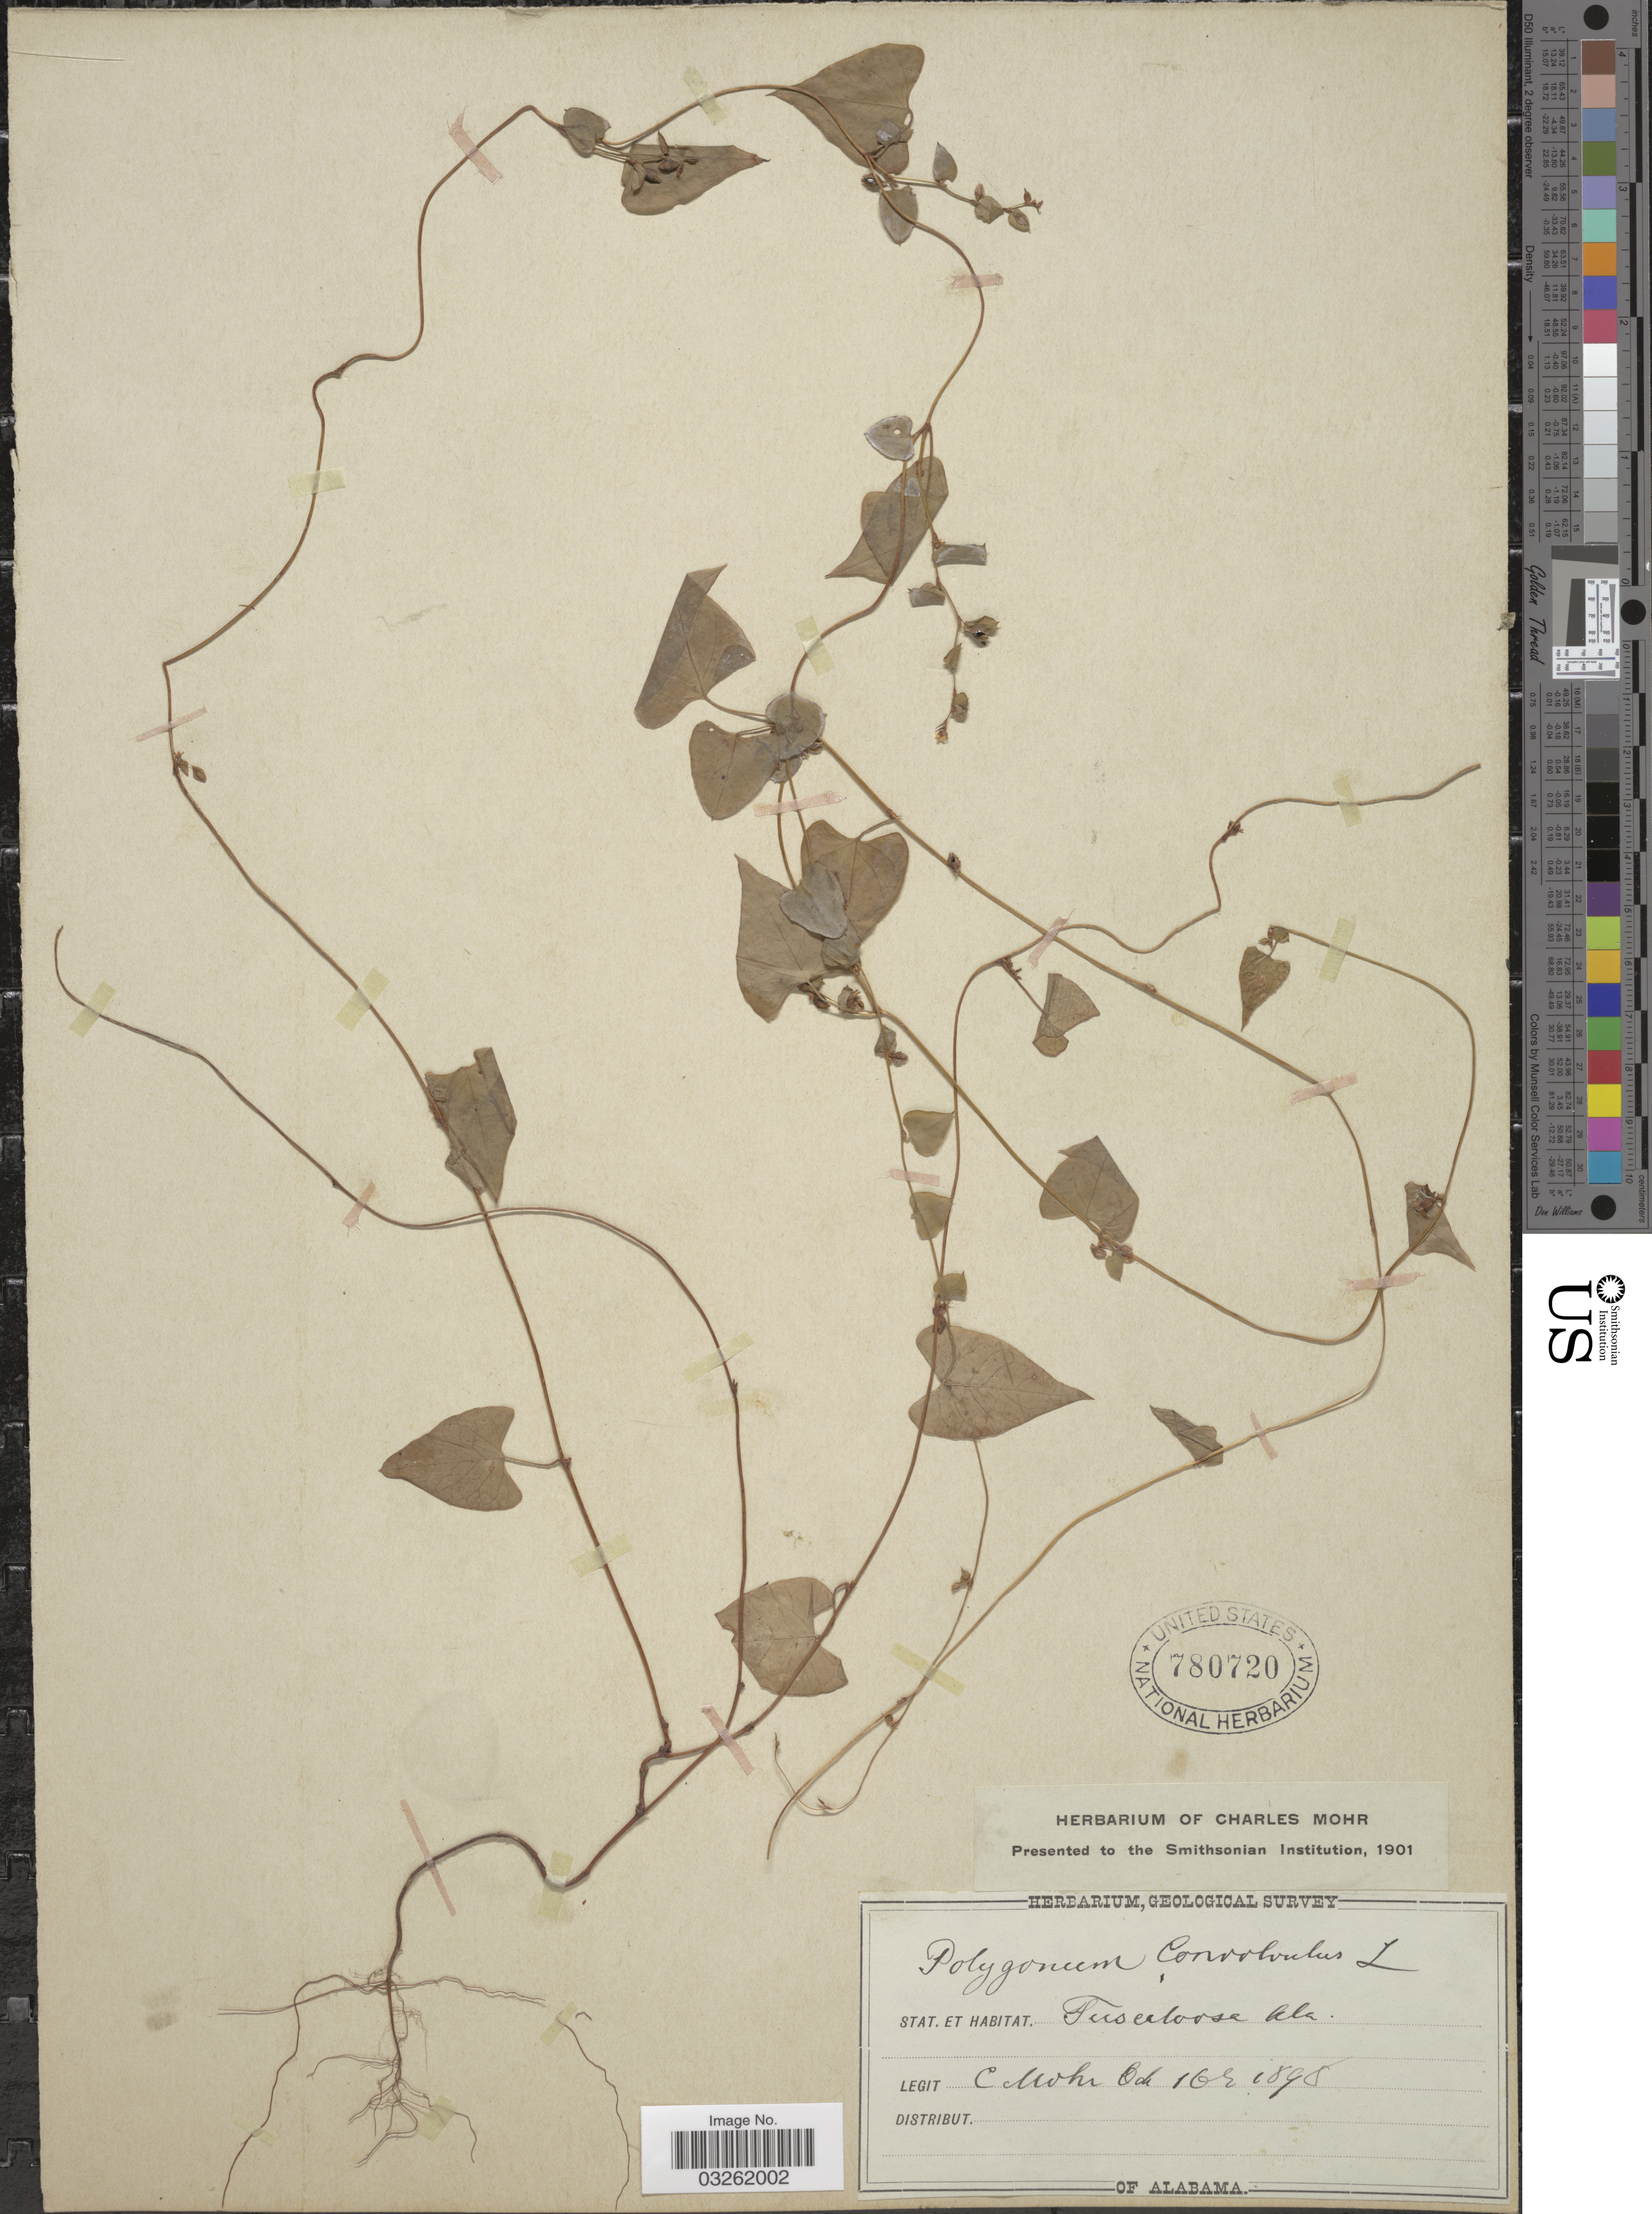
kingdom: Plantae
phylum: Tracheophyta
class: Magnoliopsida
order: Caryophyllales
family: Polygonaceae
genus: Fallopia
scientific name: Fallopia scandens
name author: (L.) Holub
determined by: Strong, Mark T., (BOT), Smithsonian Institution - National Museum of Natural History (UNITED STATES)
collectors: Mohr, C. T. (herbarium)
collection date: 1898-10-16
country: United States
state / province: Alabama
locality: Tuscaloosa.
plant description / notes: Fallopia cristata (Engelm. & A. Gray) Holub here treated as a heterotypic synonym.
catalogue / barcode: US 780720